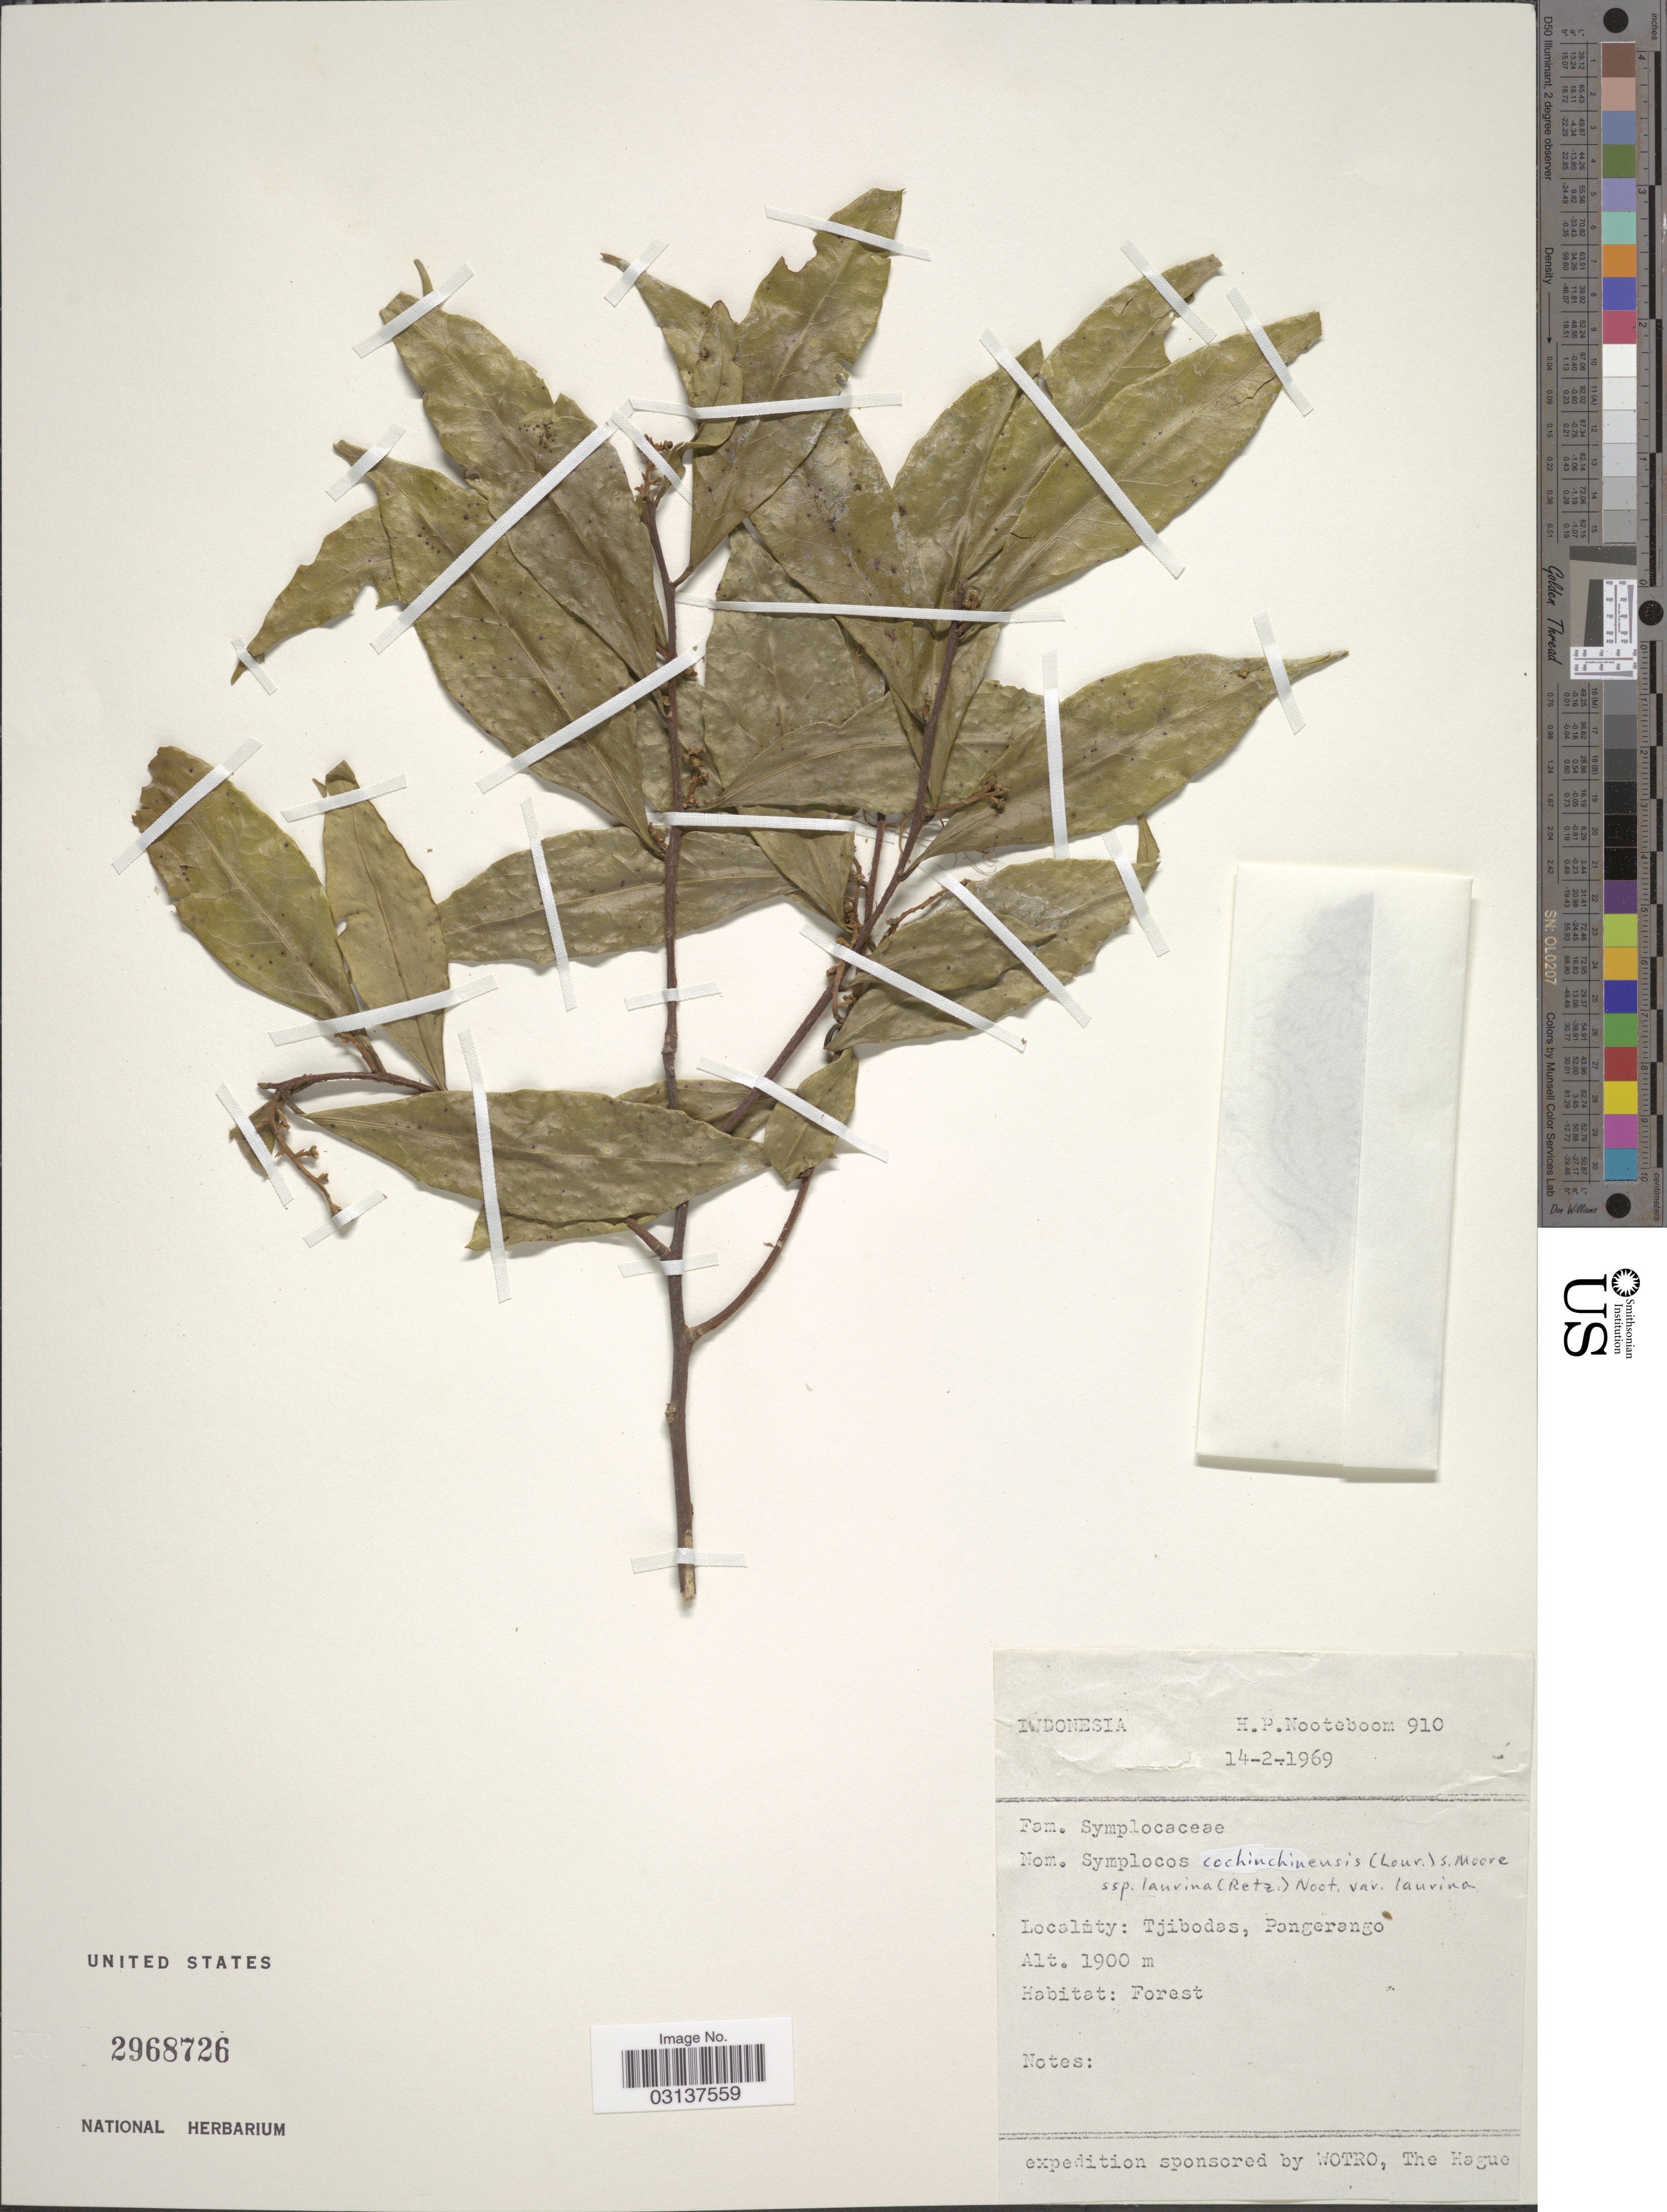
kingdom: Plantae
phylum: Tracheophyta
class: Magnoliopsida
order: Ericales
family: Symplocaceae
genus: Symplocos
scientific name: Symplocos cochinchinensis subsp. laurina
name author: (Retz.) Noot.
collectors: H. P. Nooteboom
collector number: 910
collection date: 1969-02-14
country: Indonesia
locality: Tjibodas, Pangerango.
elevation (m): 1900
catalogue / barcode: US 2968726